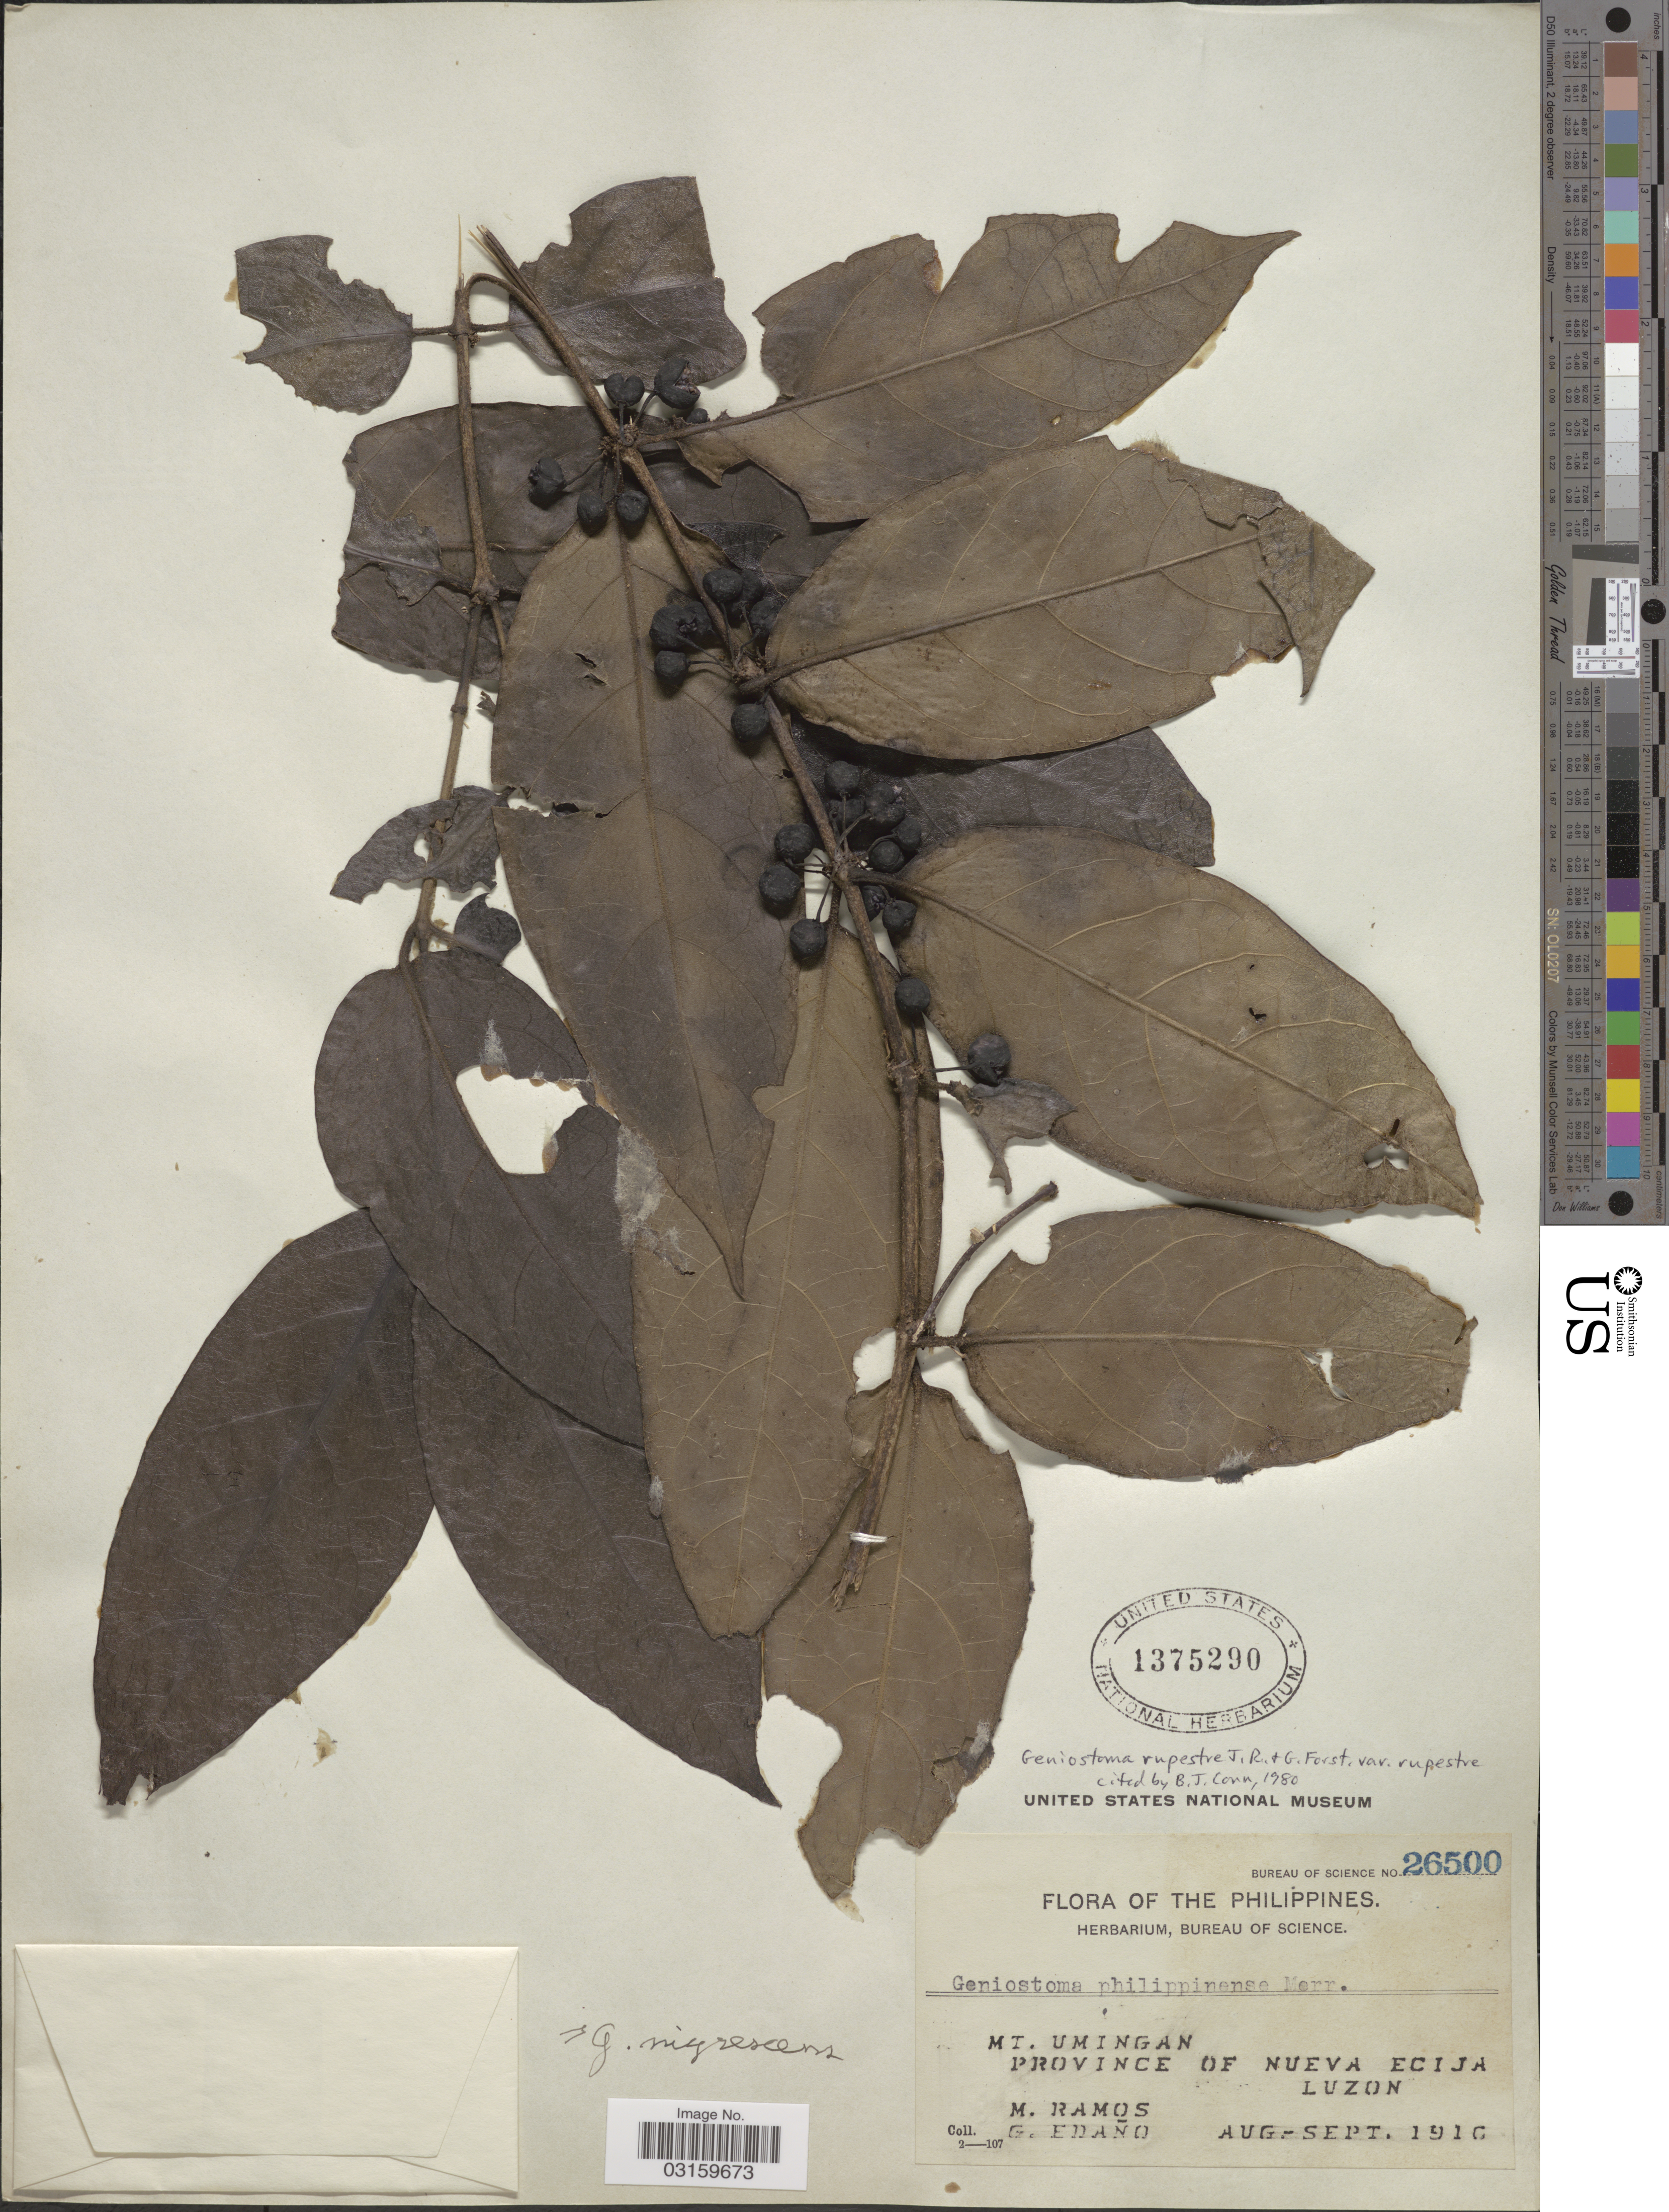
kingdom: Plantae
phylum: Tracheophyta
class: Magnoliopsida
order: Gentianales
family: Loganiaceae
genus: Geniostoma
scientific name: Geniostoma rupestre var. rupestre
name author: J.R. Forst. & G. Forst.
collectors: M. Ramos & G. Edaño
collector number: Bureau of Science 26500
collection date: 1916-08/1916-09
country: Philippines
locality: Mt. Umingan, Province of Nueva Ecija, Luzon.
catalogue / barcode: US 1375290